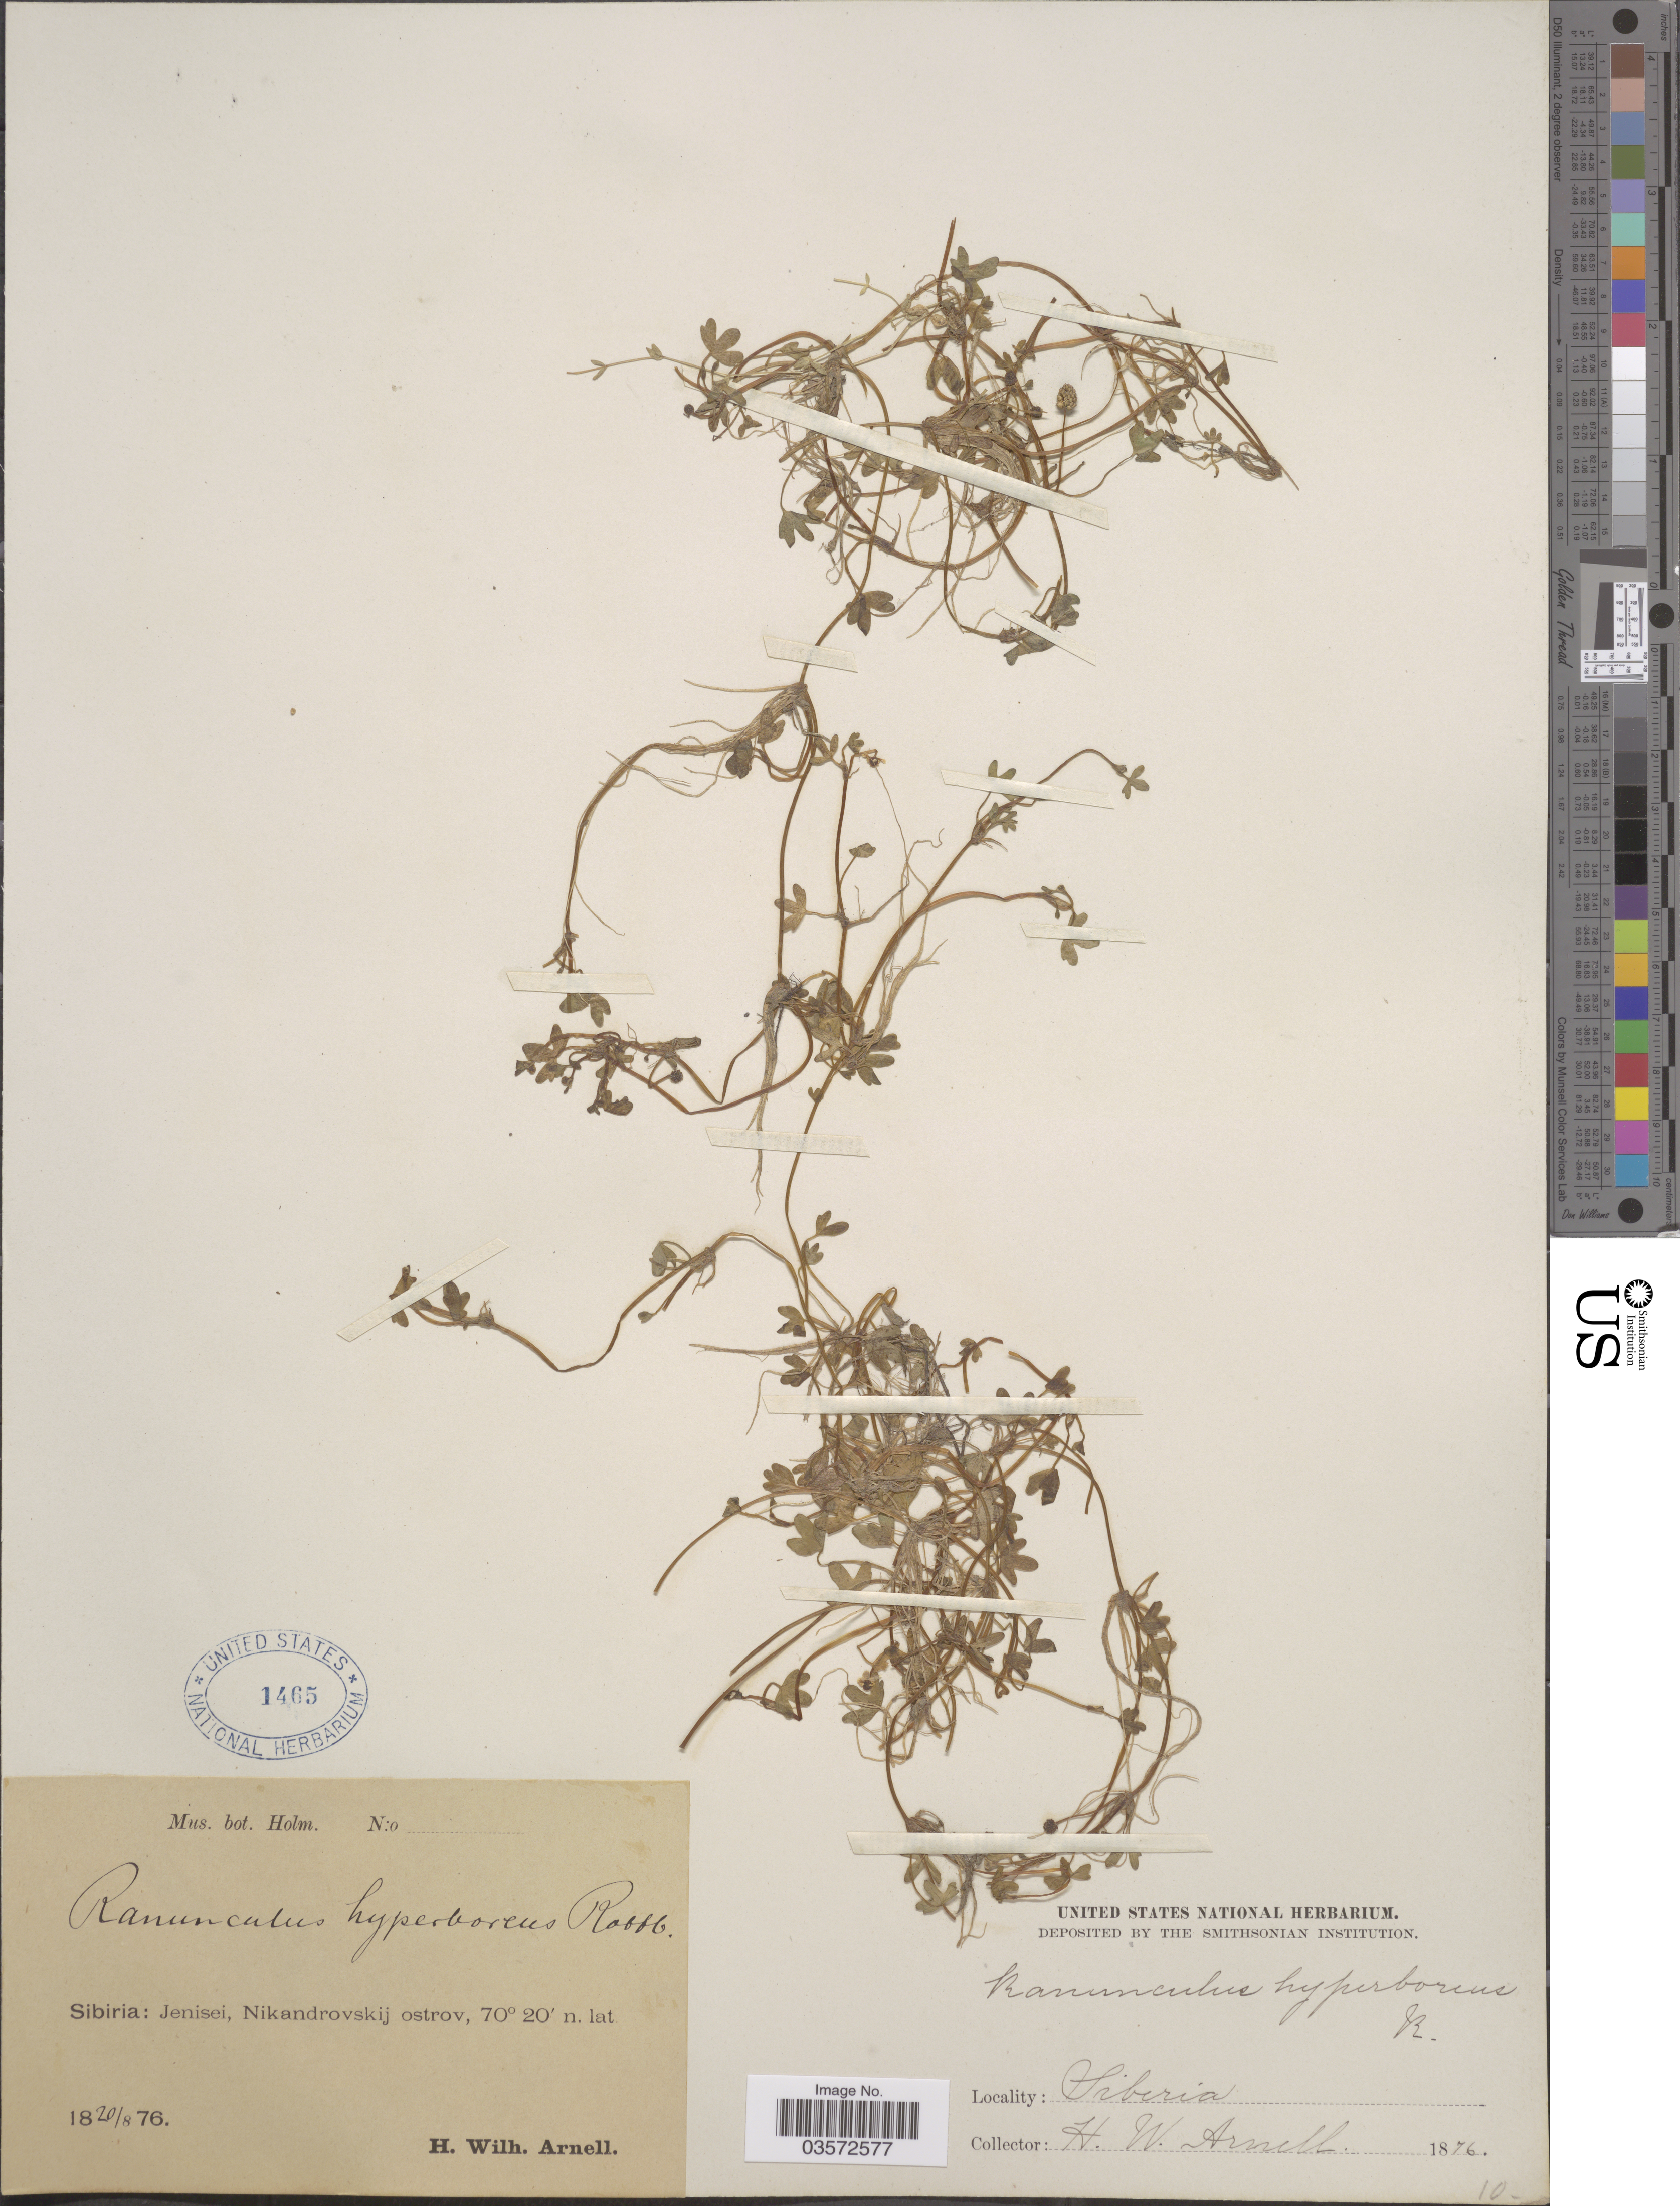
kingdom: Plantae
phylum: Tracheophyta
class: Magnoliopsida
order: Ranunculales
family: Ranunculaceae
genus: Ranunculus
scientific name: Ranunculus hyperboreus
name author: Rottb.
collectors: H. W. Arnell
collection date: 1876-08-20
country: Russian Federation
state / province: Voronezh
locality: Sibiria: Jenisei, Nikandrovskij ostrov.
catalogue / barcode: US 1465